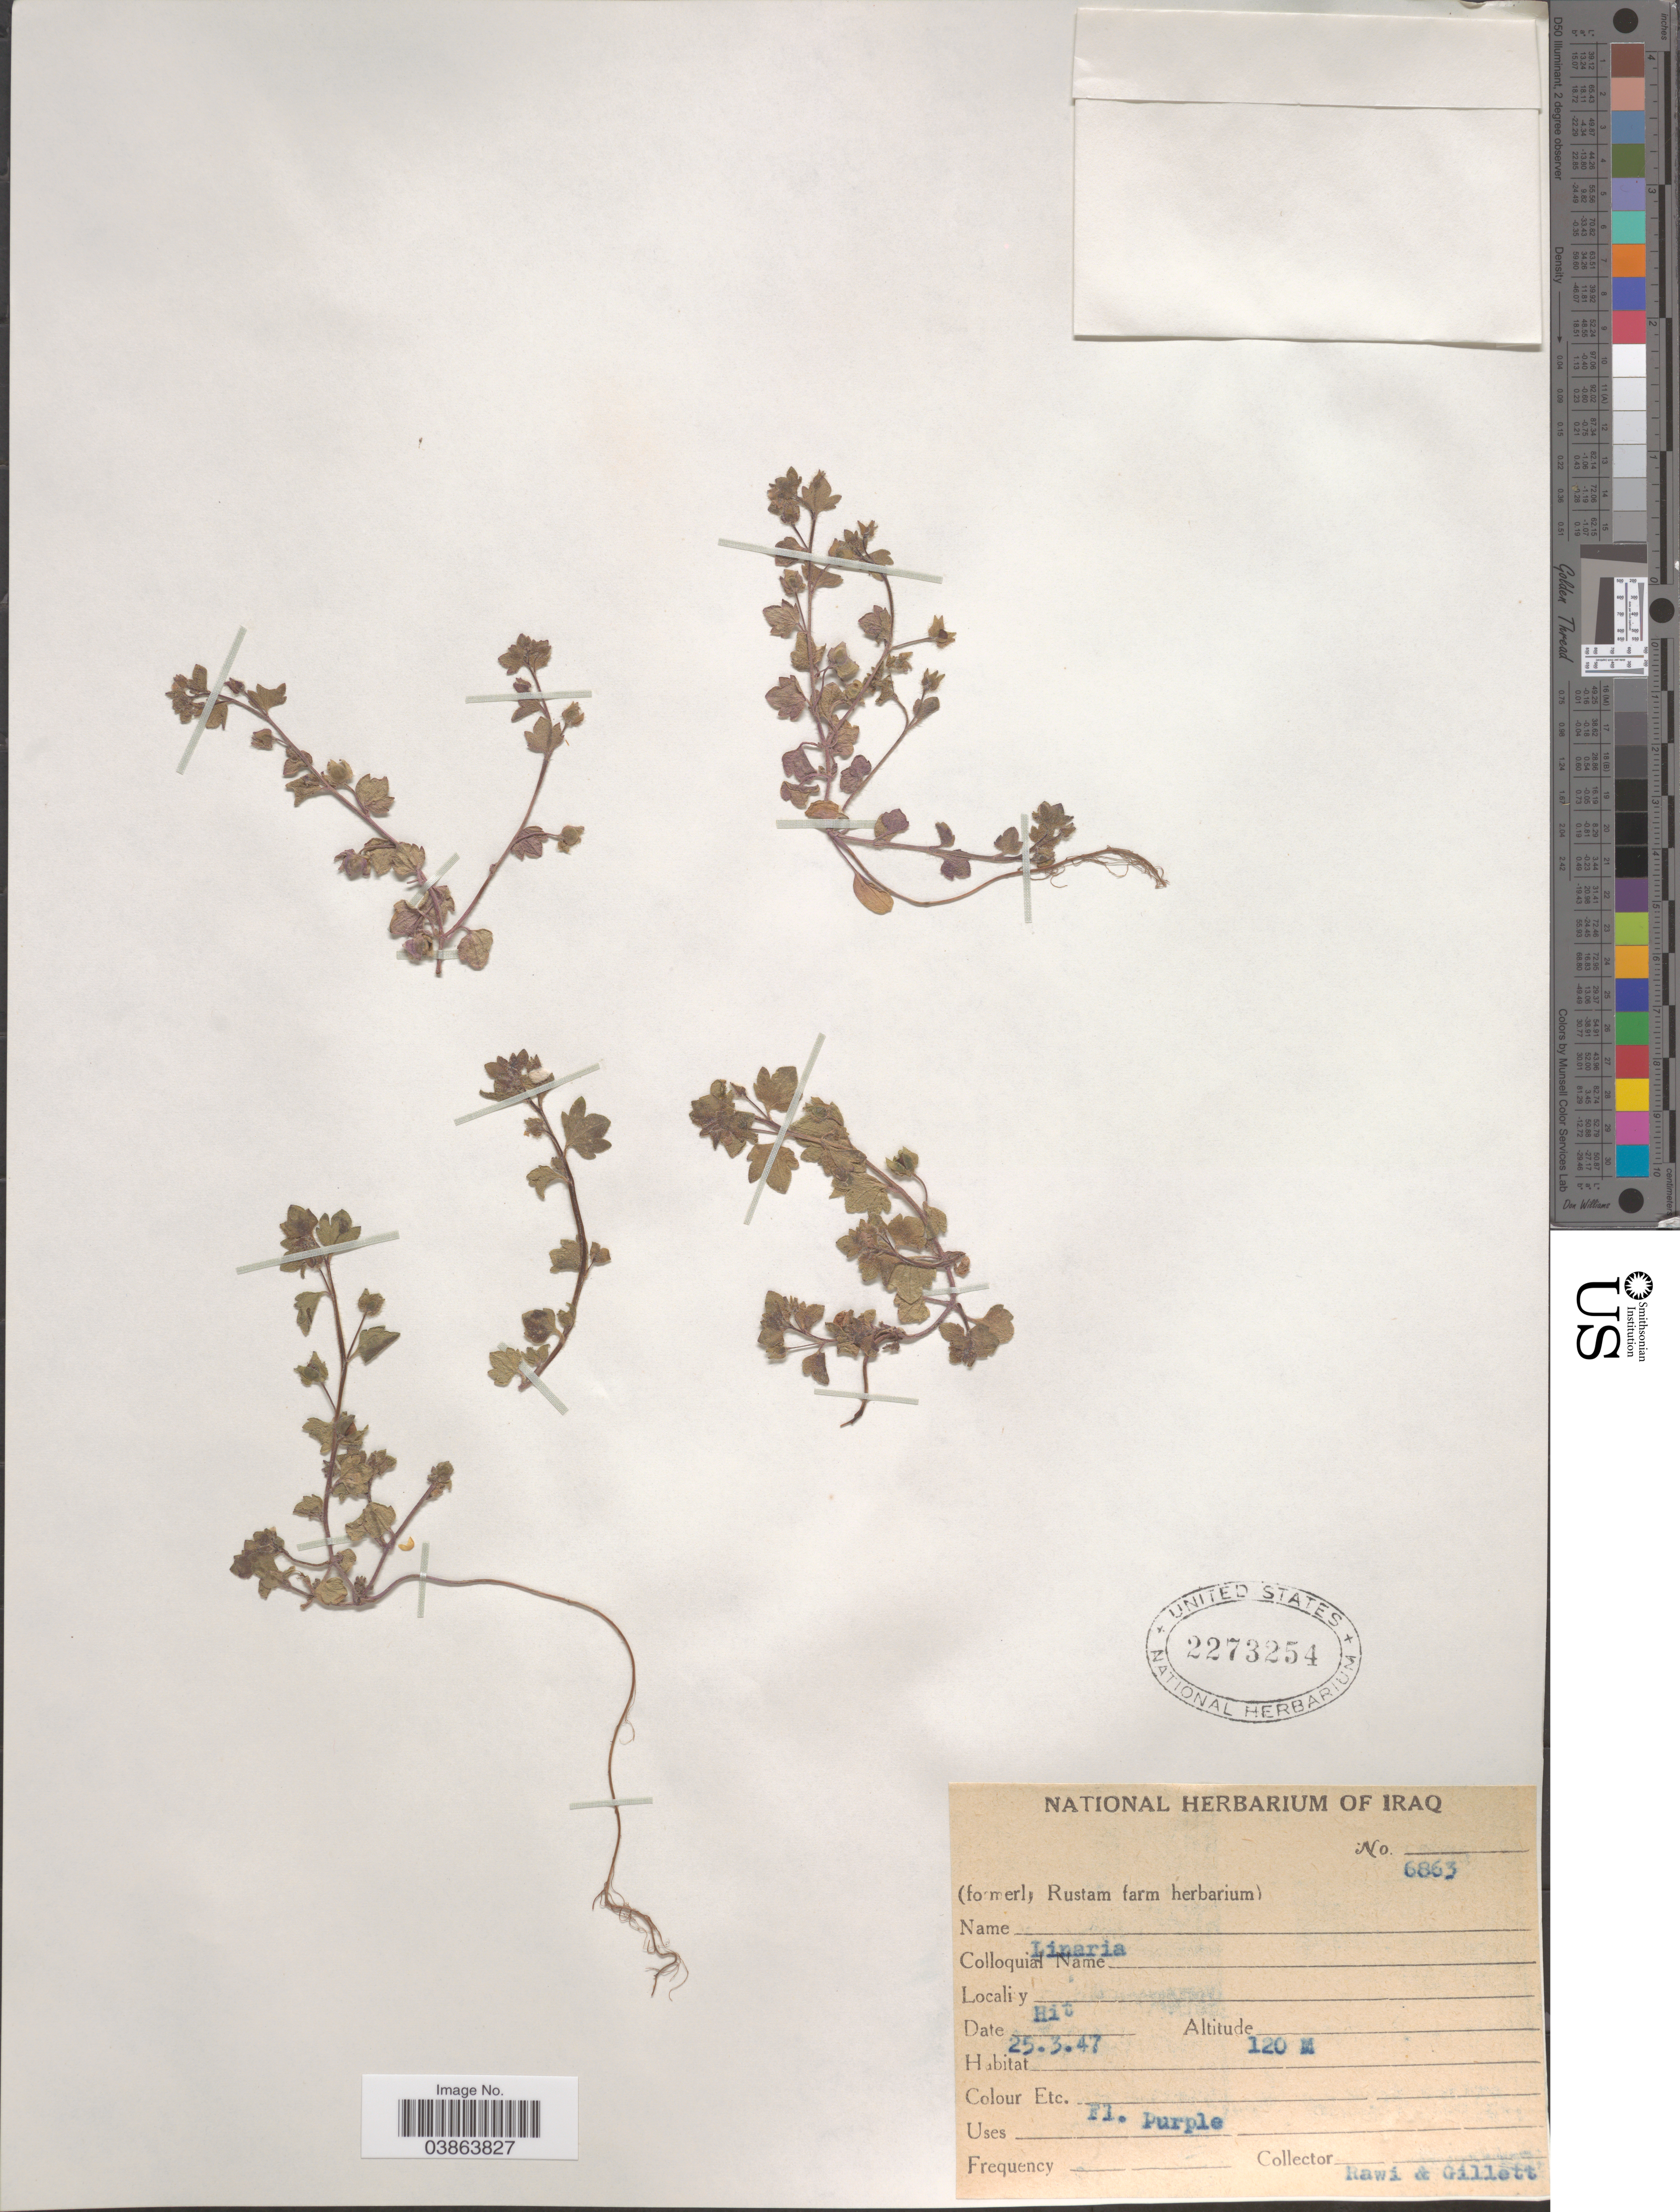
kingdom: Plantae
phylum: Tracheophyta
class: Magnoliopsida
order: Lamiales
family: Plantaginaceae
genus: Linaria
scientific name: Linaria sp.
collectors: -. Rawi & Gillett, --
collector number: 6863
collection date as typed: Transcribed d/m/y: 25/3/47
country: Iraq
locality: Hit.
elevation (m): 120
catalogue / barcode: US 2273254